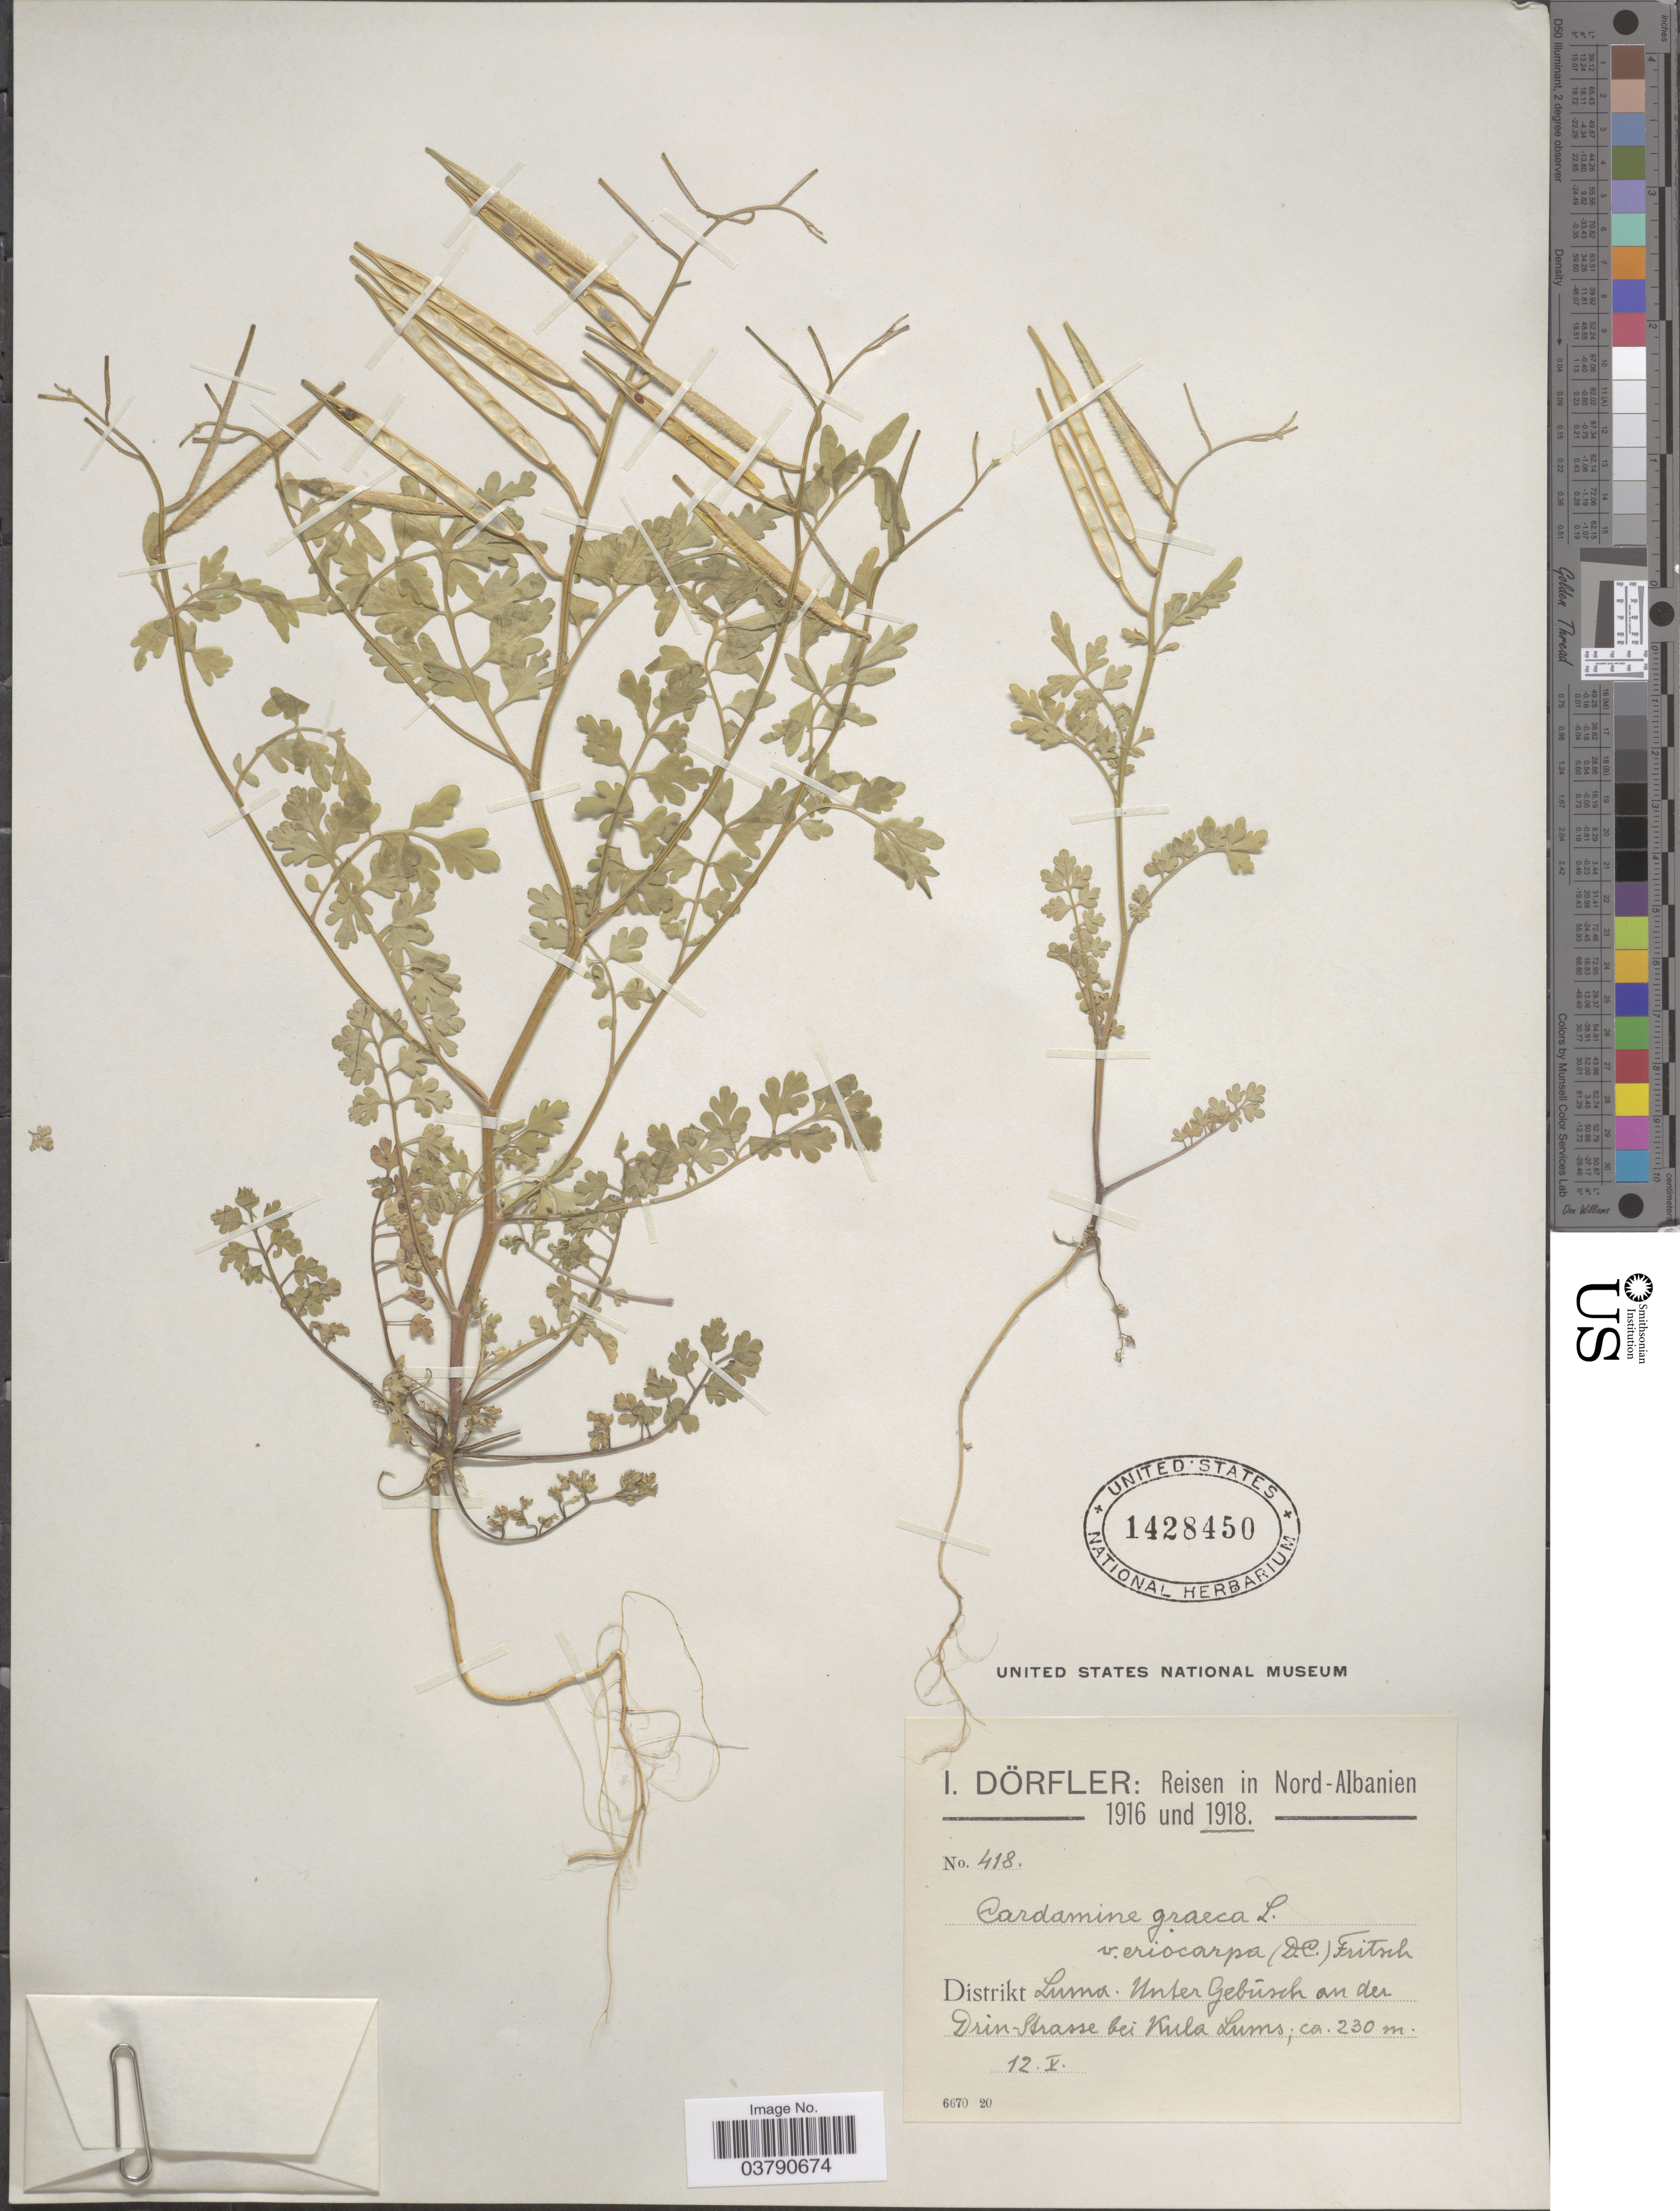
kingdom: Plantae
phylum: Tracheophyta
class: Magnoliopsida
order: Brassicales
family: Brassicaceae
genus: Cardamine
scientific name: Cardamine graeca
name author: L.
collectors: I. Dörfler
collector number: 418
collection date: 1918-05-12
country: Albania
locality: Nord-Albanien. Distrikt Luma. Unter Gebúsch an der Drin [interpreted]-Strasse bei Kula Lums.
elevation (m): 230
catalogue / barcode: US 1428450